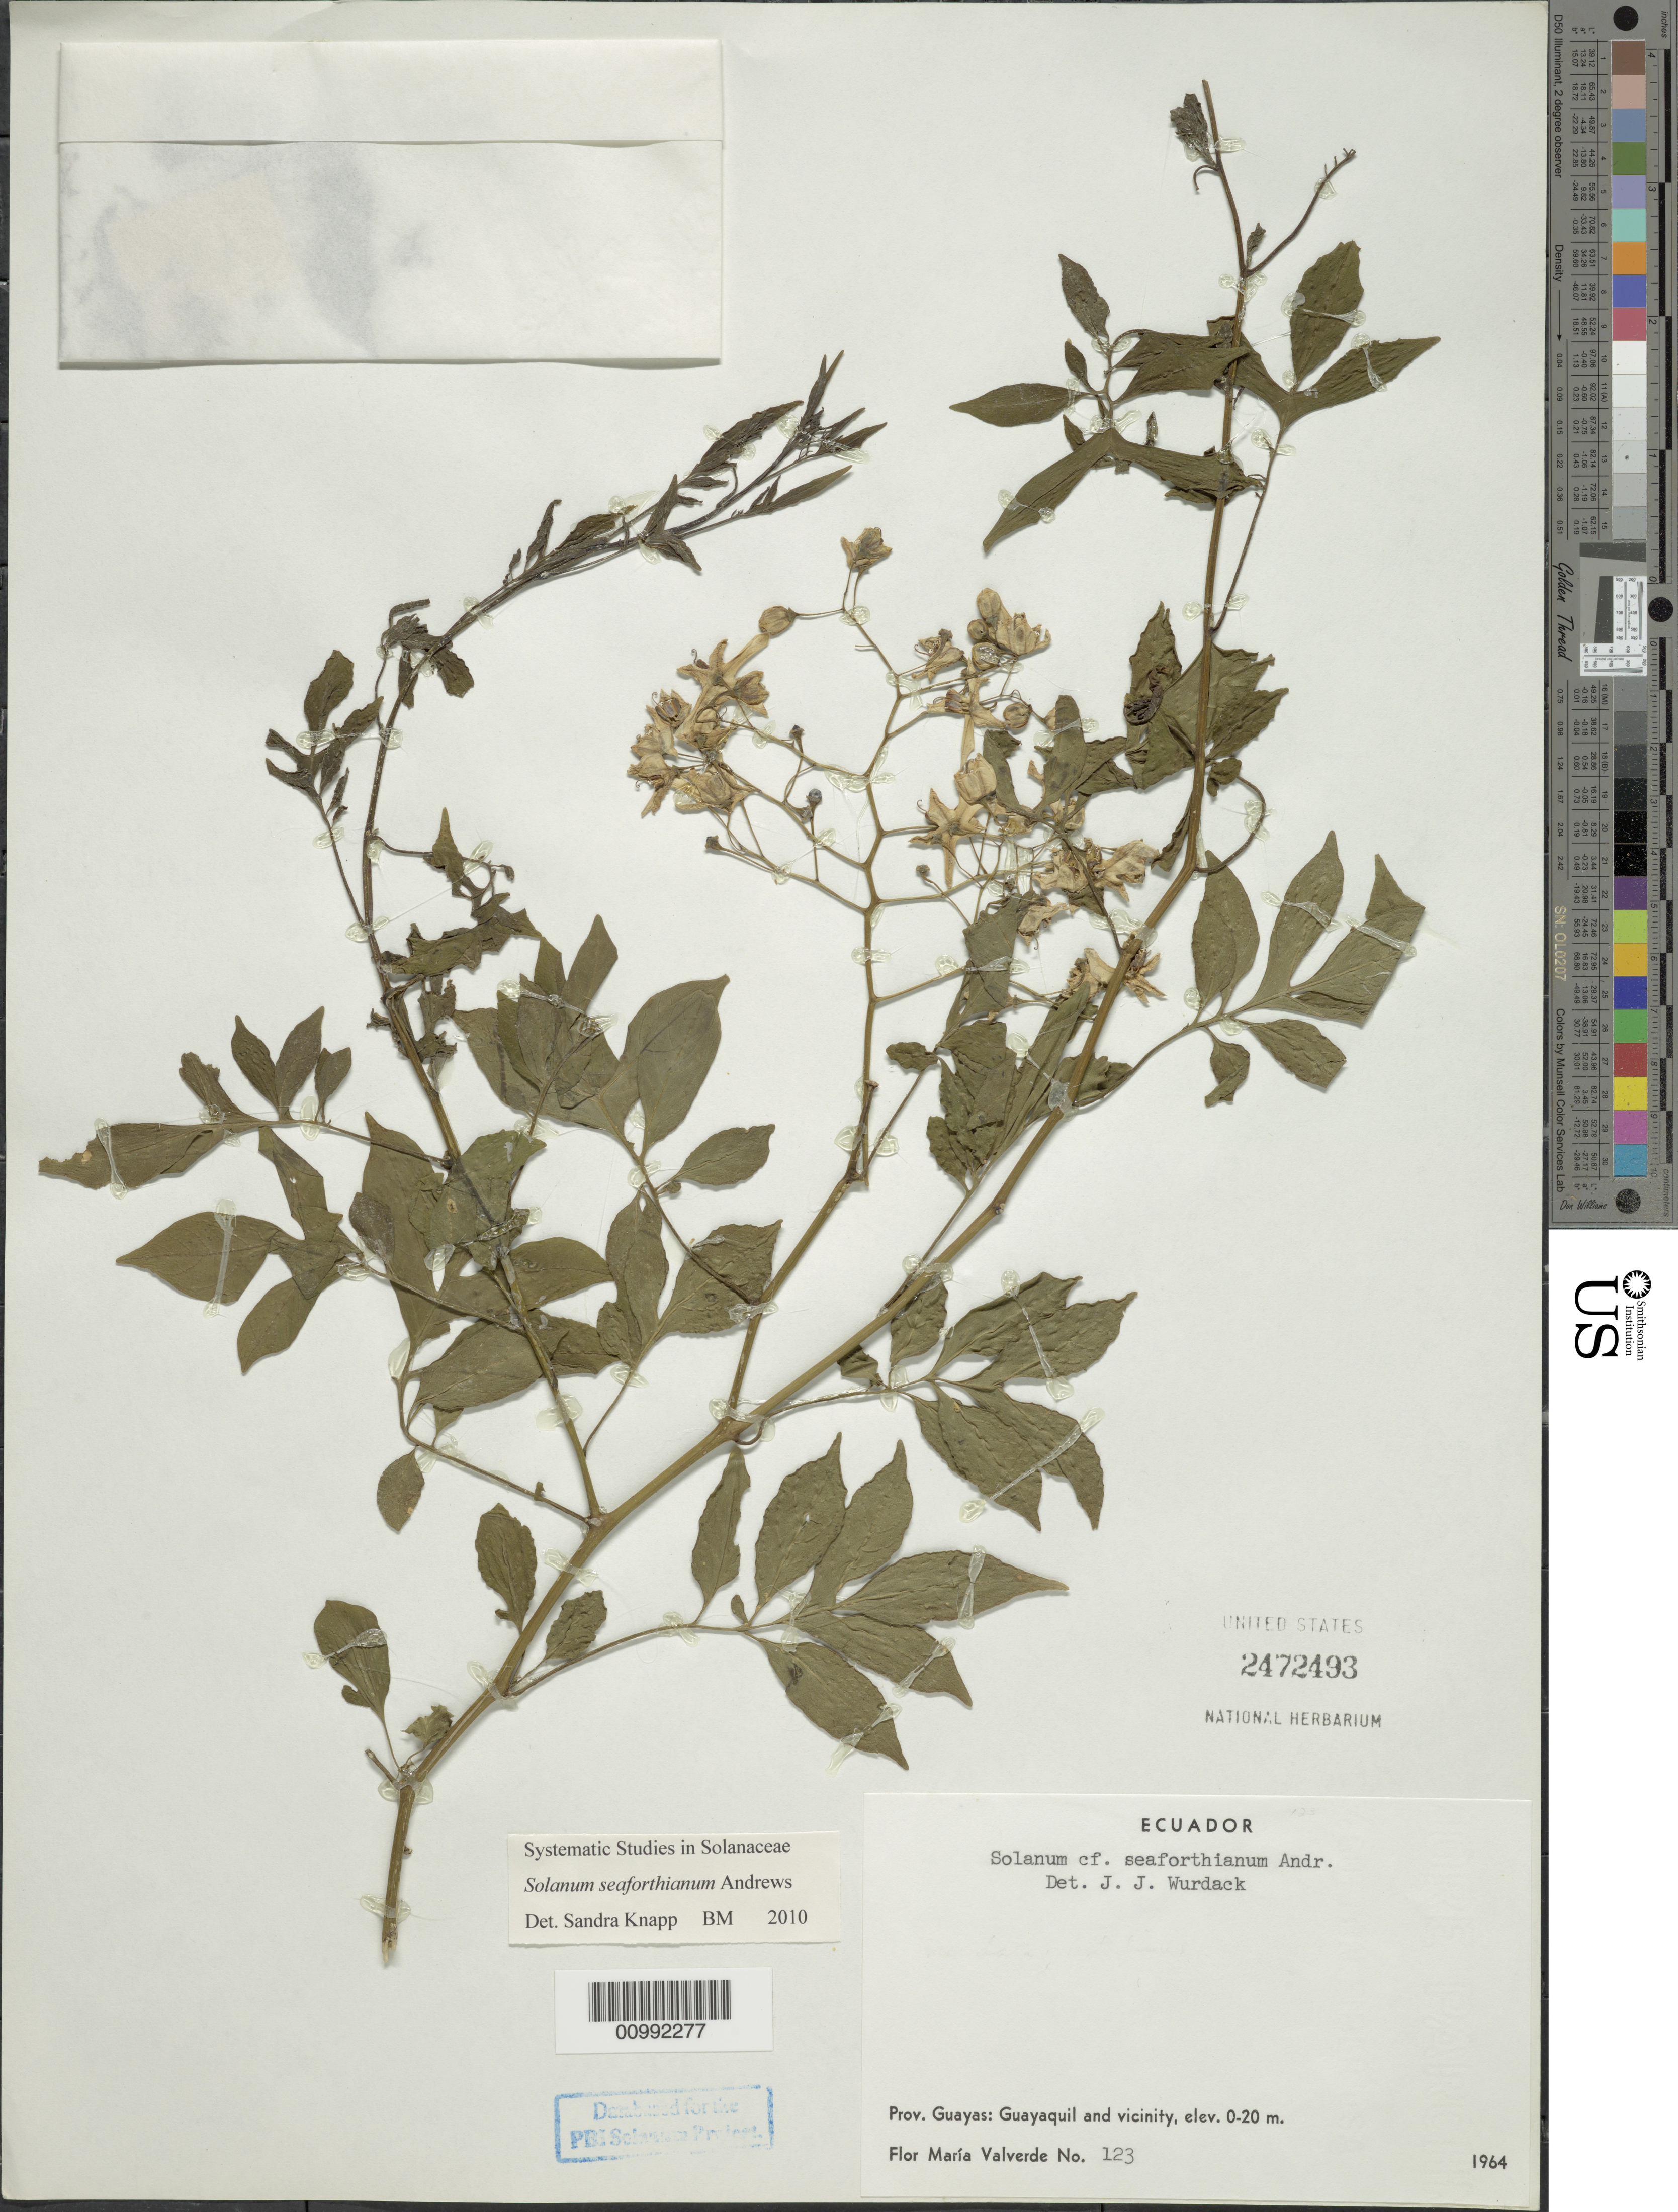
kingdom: Plantae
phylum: Tracheophyta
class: Magnoliopsida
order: Solanales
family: Solanaceae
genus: Solanum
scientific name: Solanum seaforthianum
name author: Andrews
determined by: Knapp, S. D.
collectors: F. M. Valverde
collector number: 123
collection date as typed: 1964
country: Ecuador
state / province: Guayas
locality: and vicinity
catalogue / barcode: US 2472493